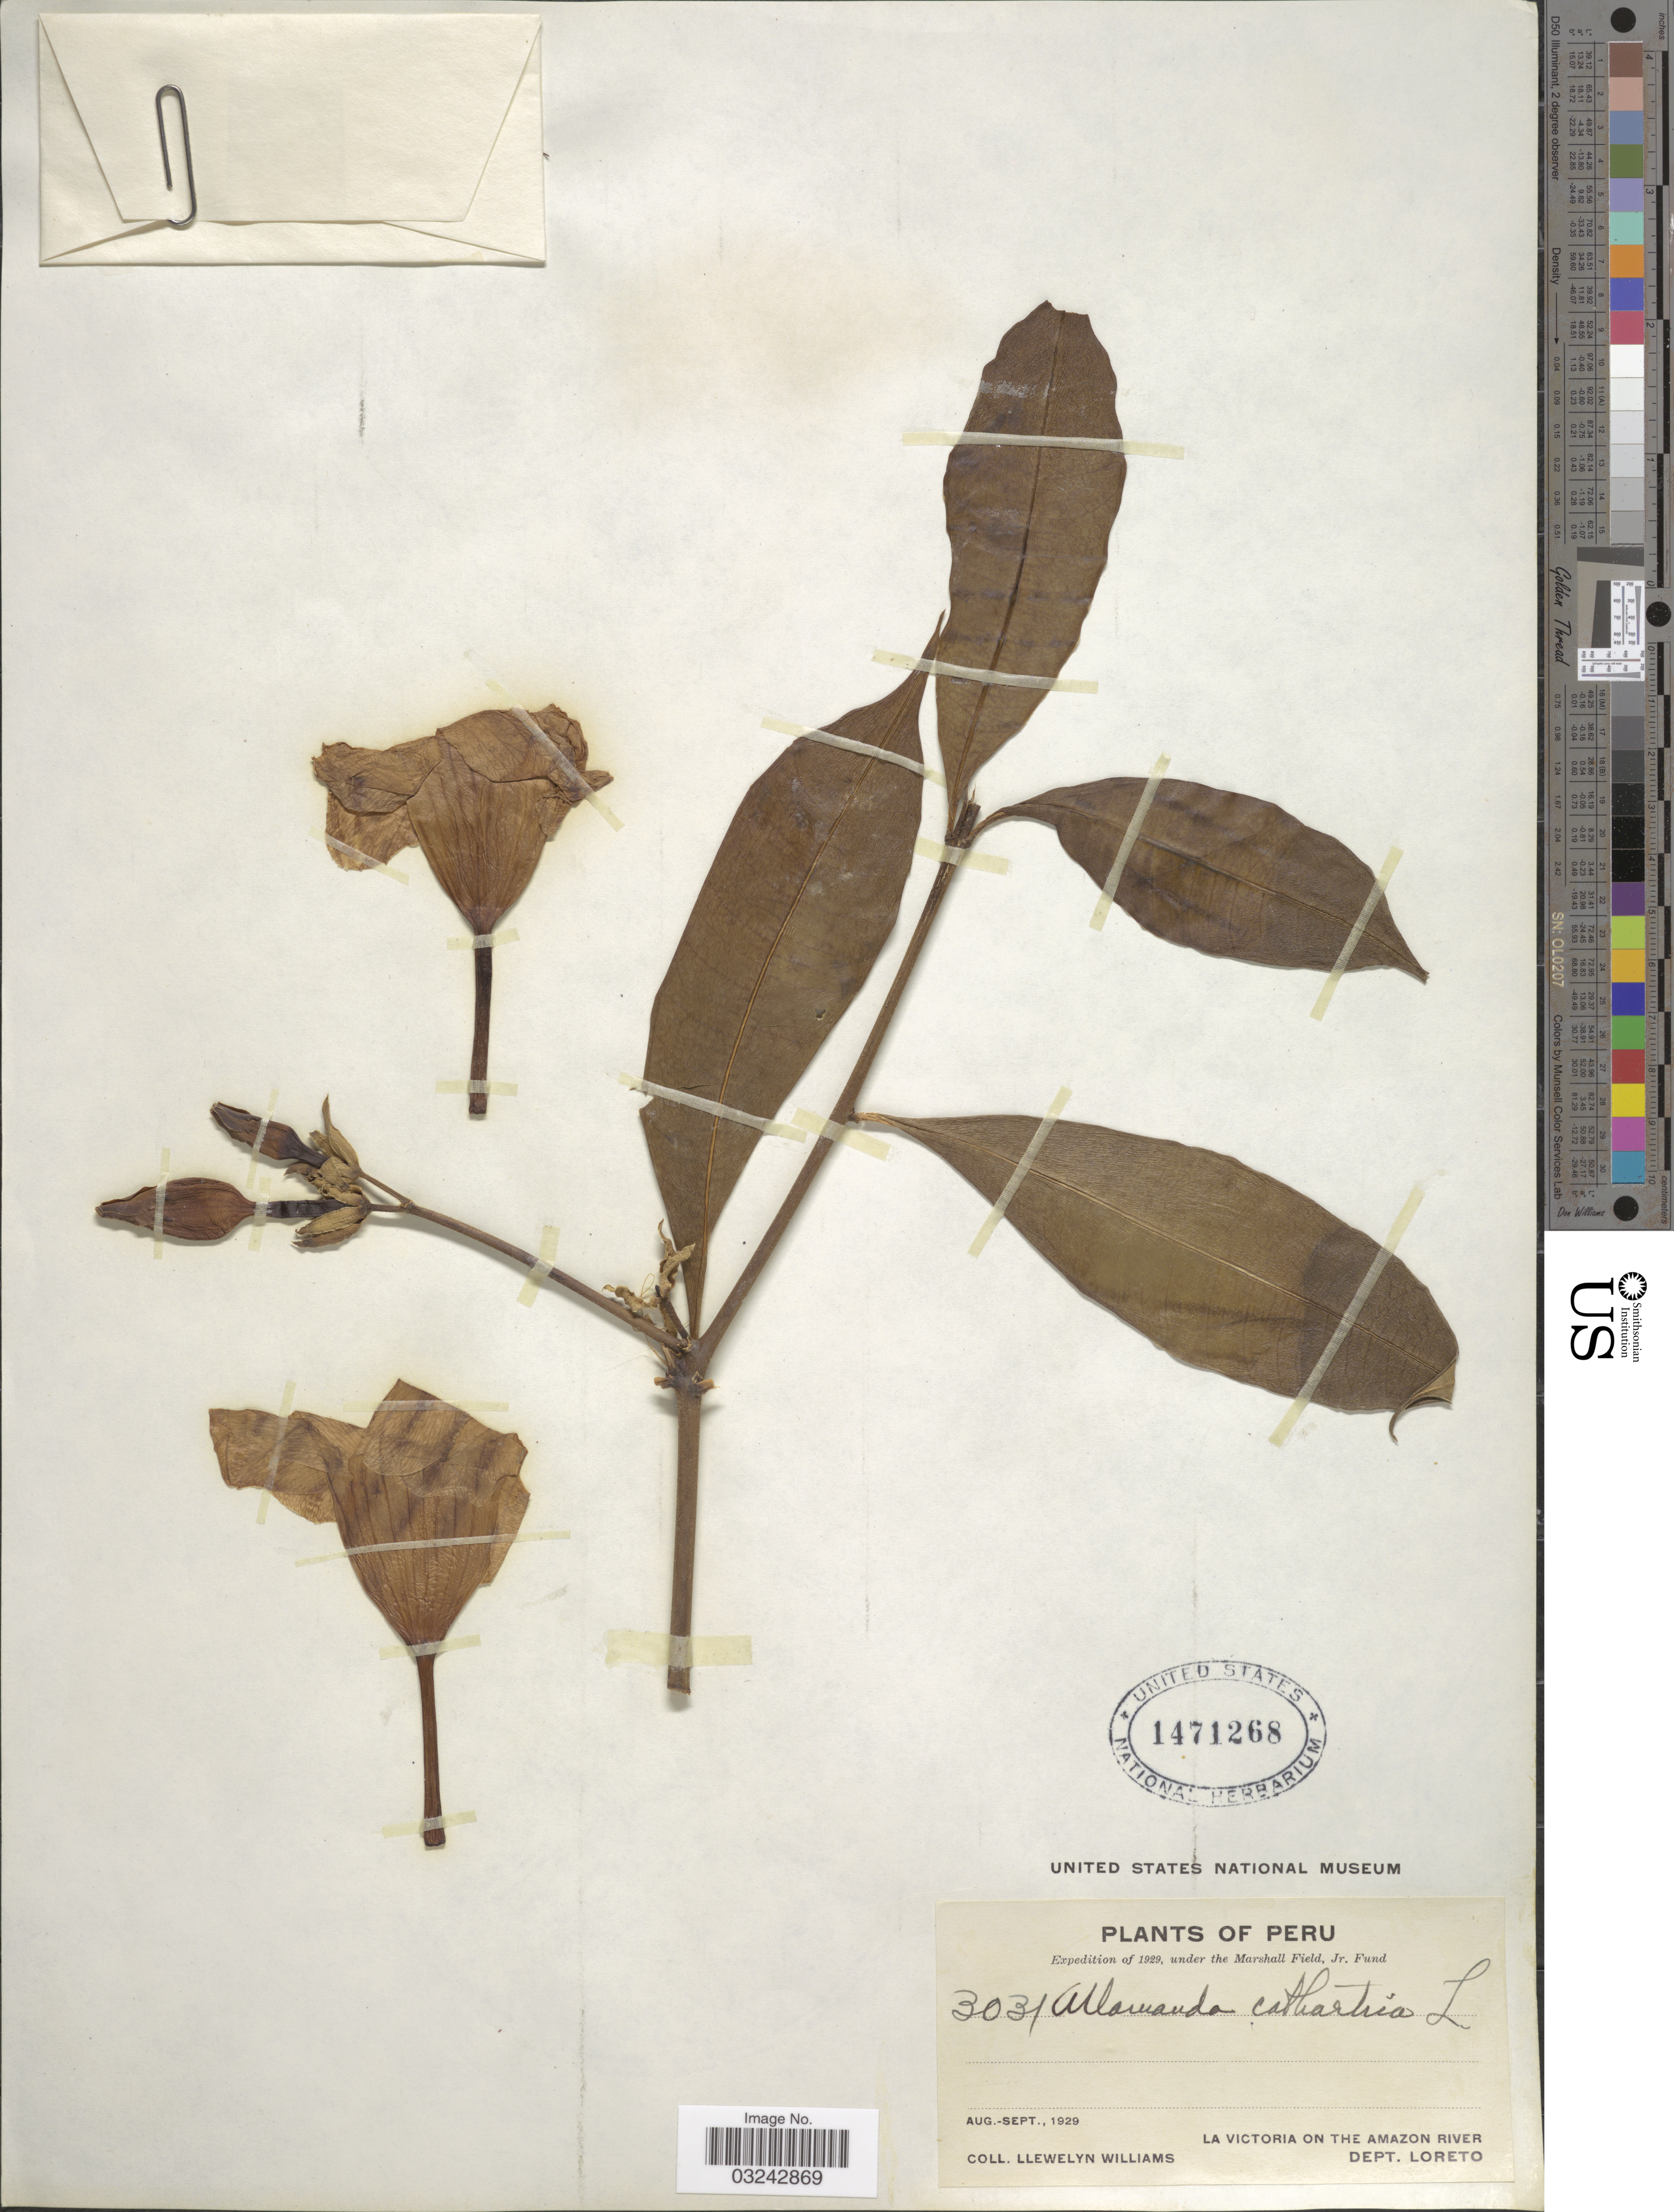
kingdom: Plantae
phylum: Tracheophyta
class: Magnoliopsida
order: Gentianales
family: Apocynaceae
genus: Allamanda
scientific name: Allamanda cathartica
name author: L.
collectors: Ll. Williams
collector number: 3031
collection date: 1929-08/1929-09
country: Peru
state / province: Loreto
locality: La Victoria on the Amazon River, Dept. Loreto.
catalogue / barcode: US 1471268